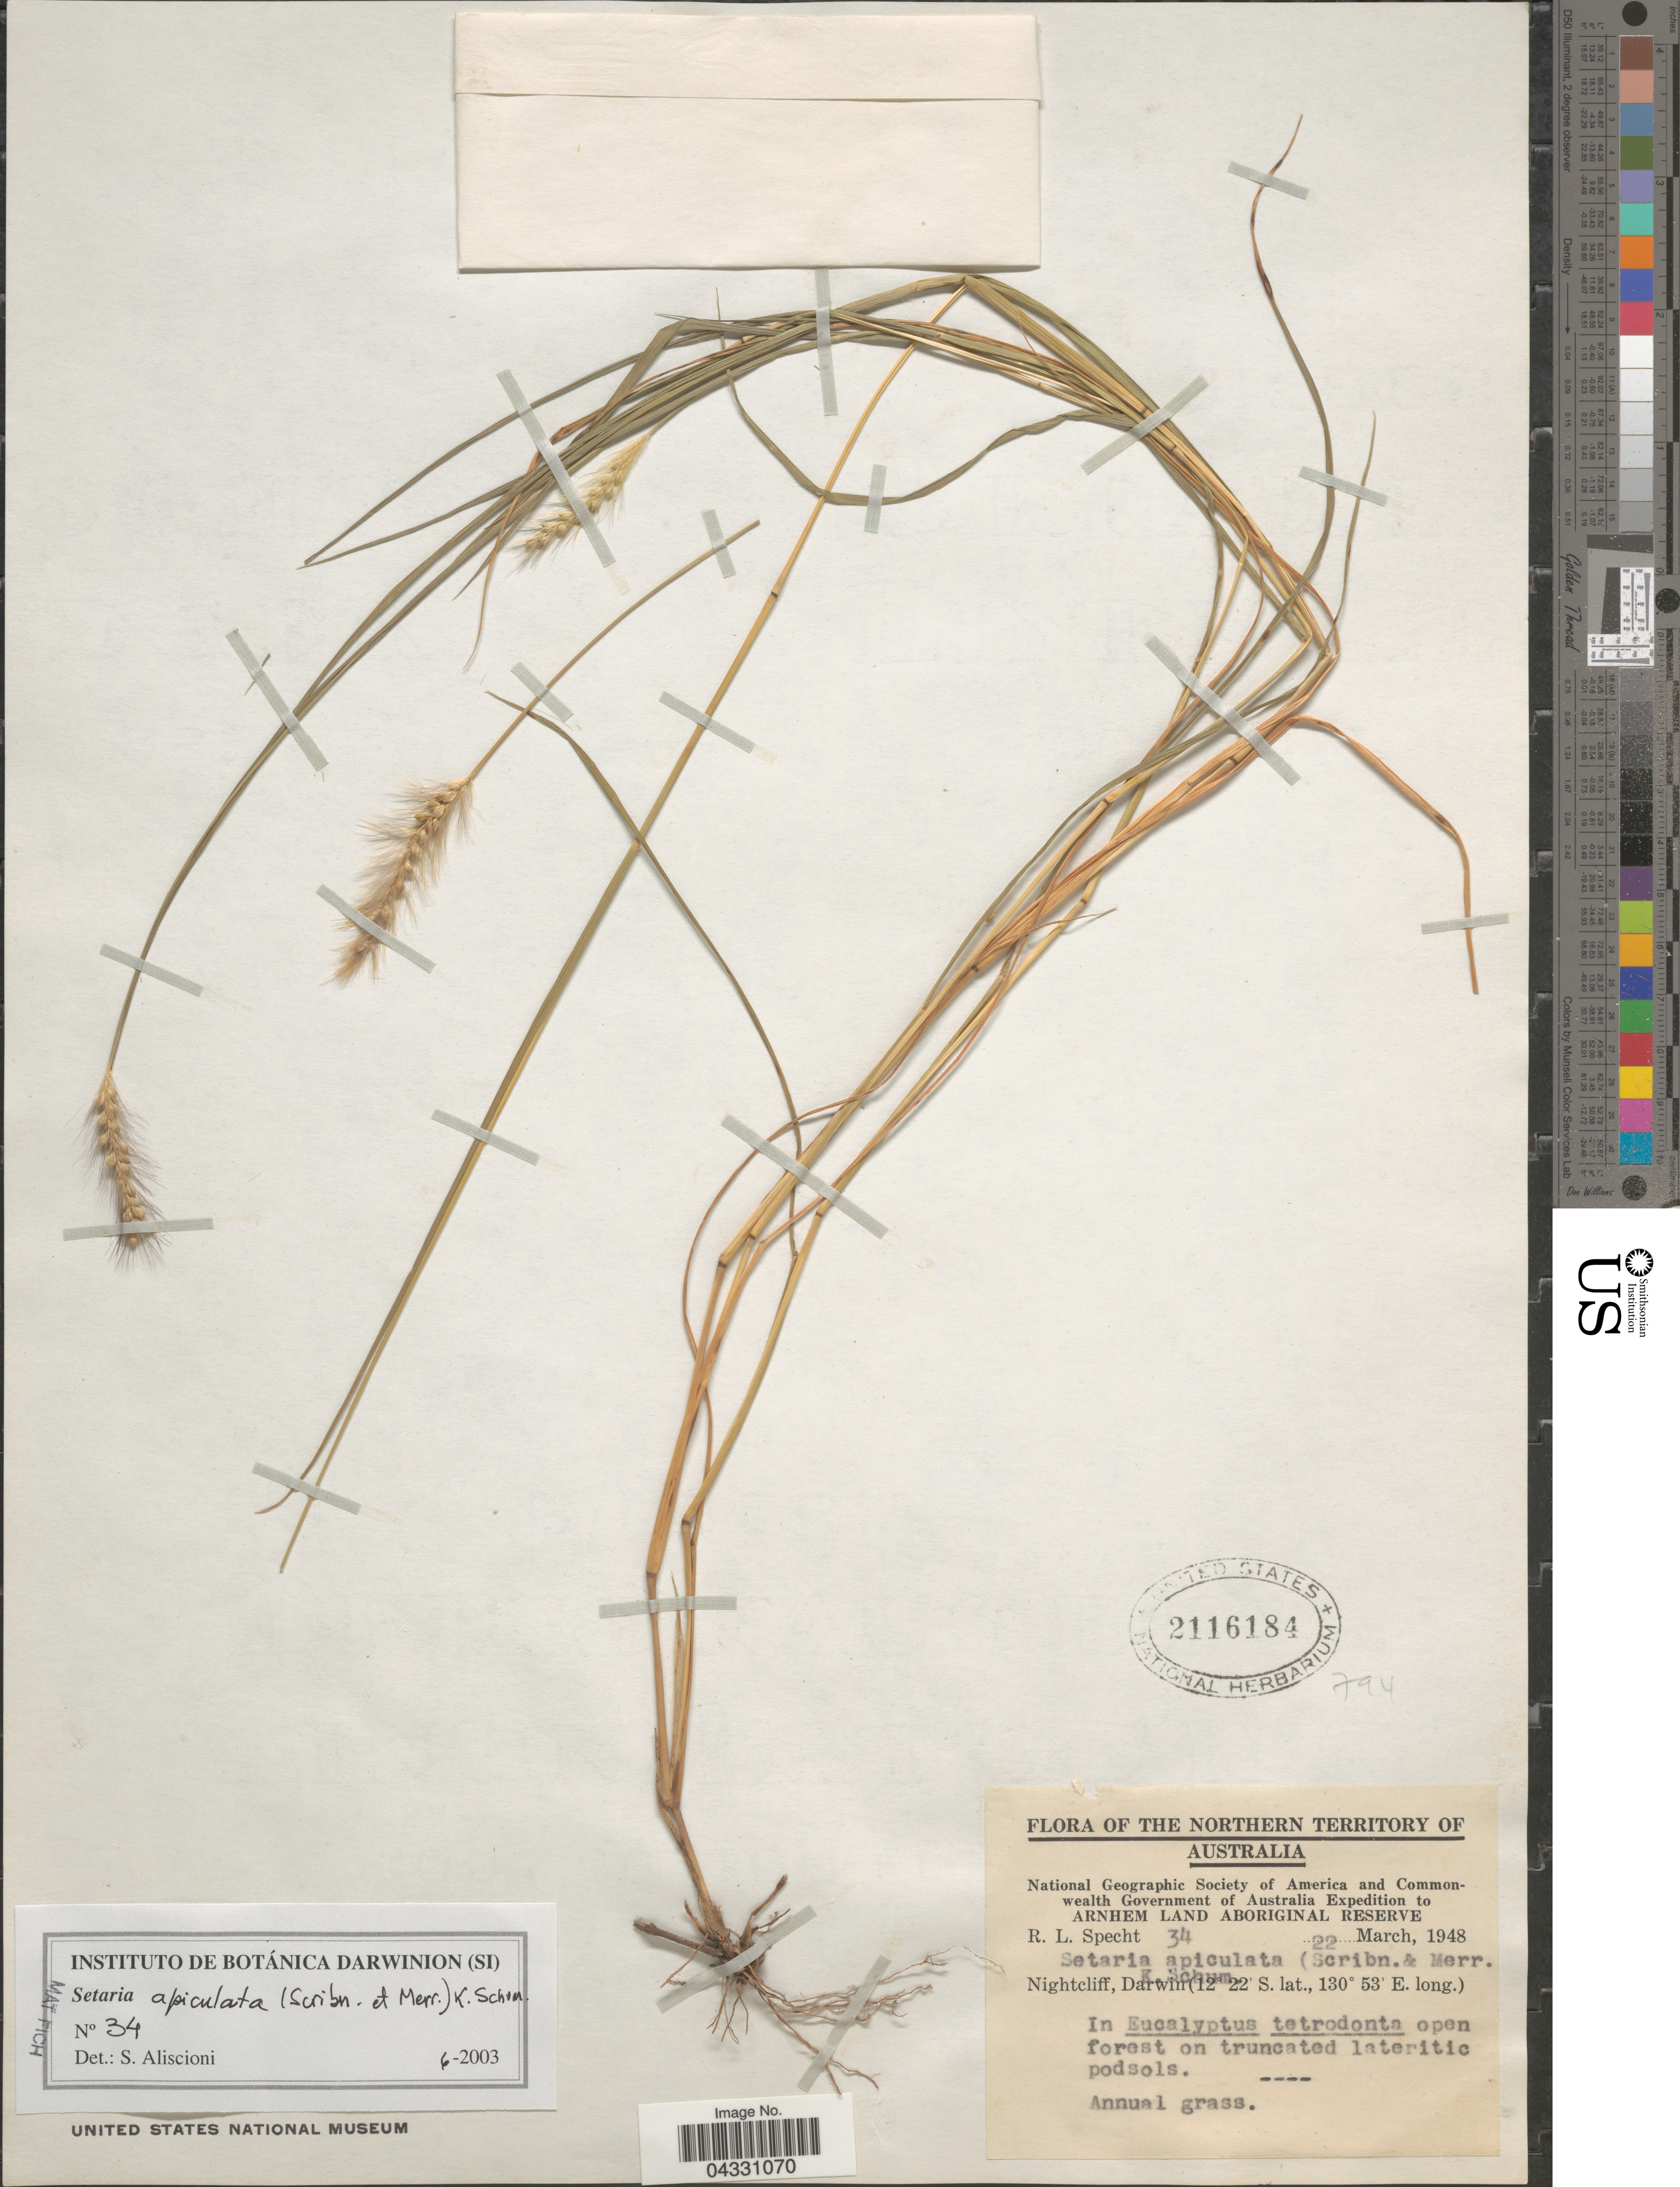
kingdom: Plantae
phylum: Tracheophyta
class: Liliopsida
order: Poales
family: Poaceae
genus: Setaria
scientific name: Setaria apiculata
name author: (Scribn. & Merr.) K. Schum.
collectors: R. L. Specht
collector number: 34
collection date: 1948-03-22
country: Australia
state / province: Northern Territory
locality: National Geographic Society of America and Commonwealth Government of Australia Expedition to Arnhem Land Aboriginal Reserve. Nightcliff, Darwin.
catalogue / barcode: US 2116184